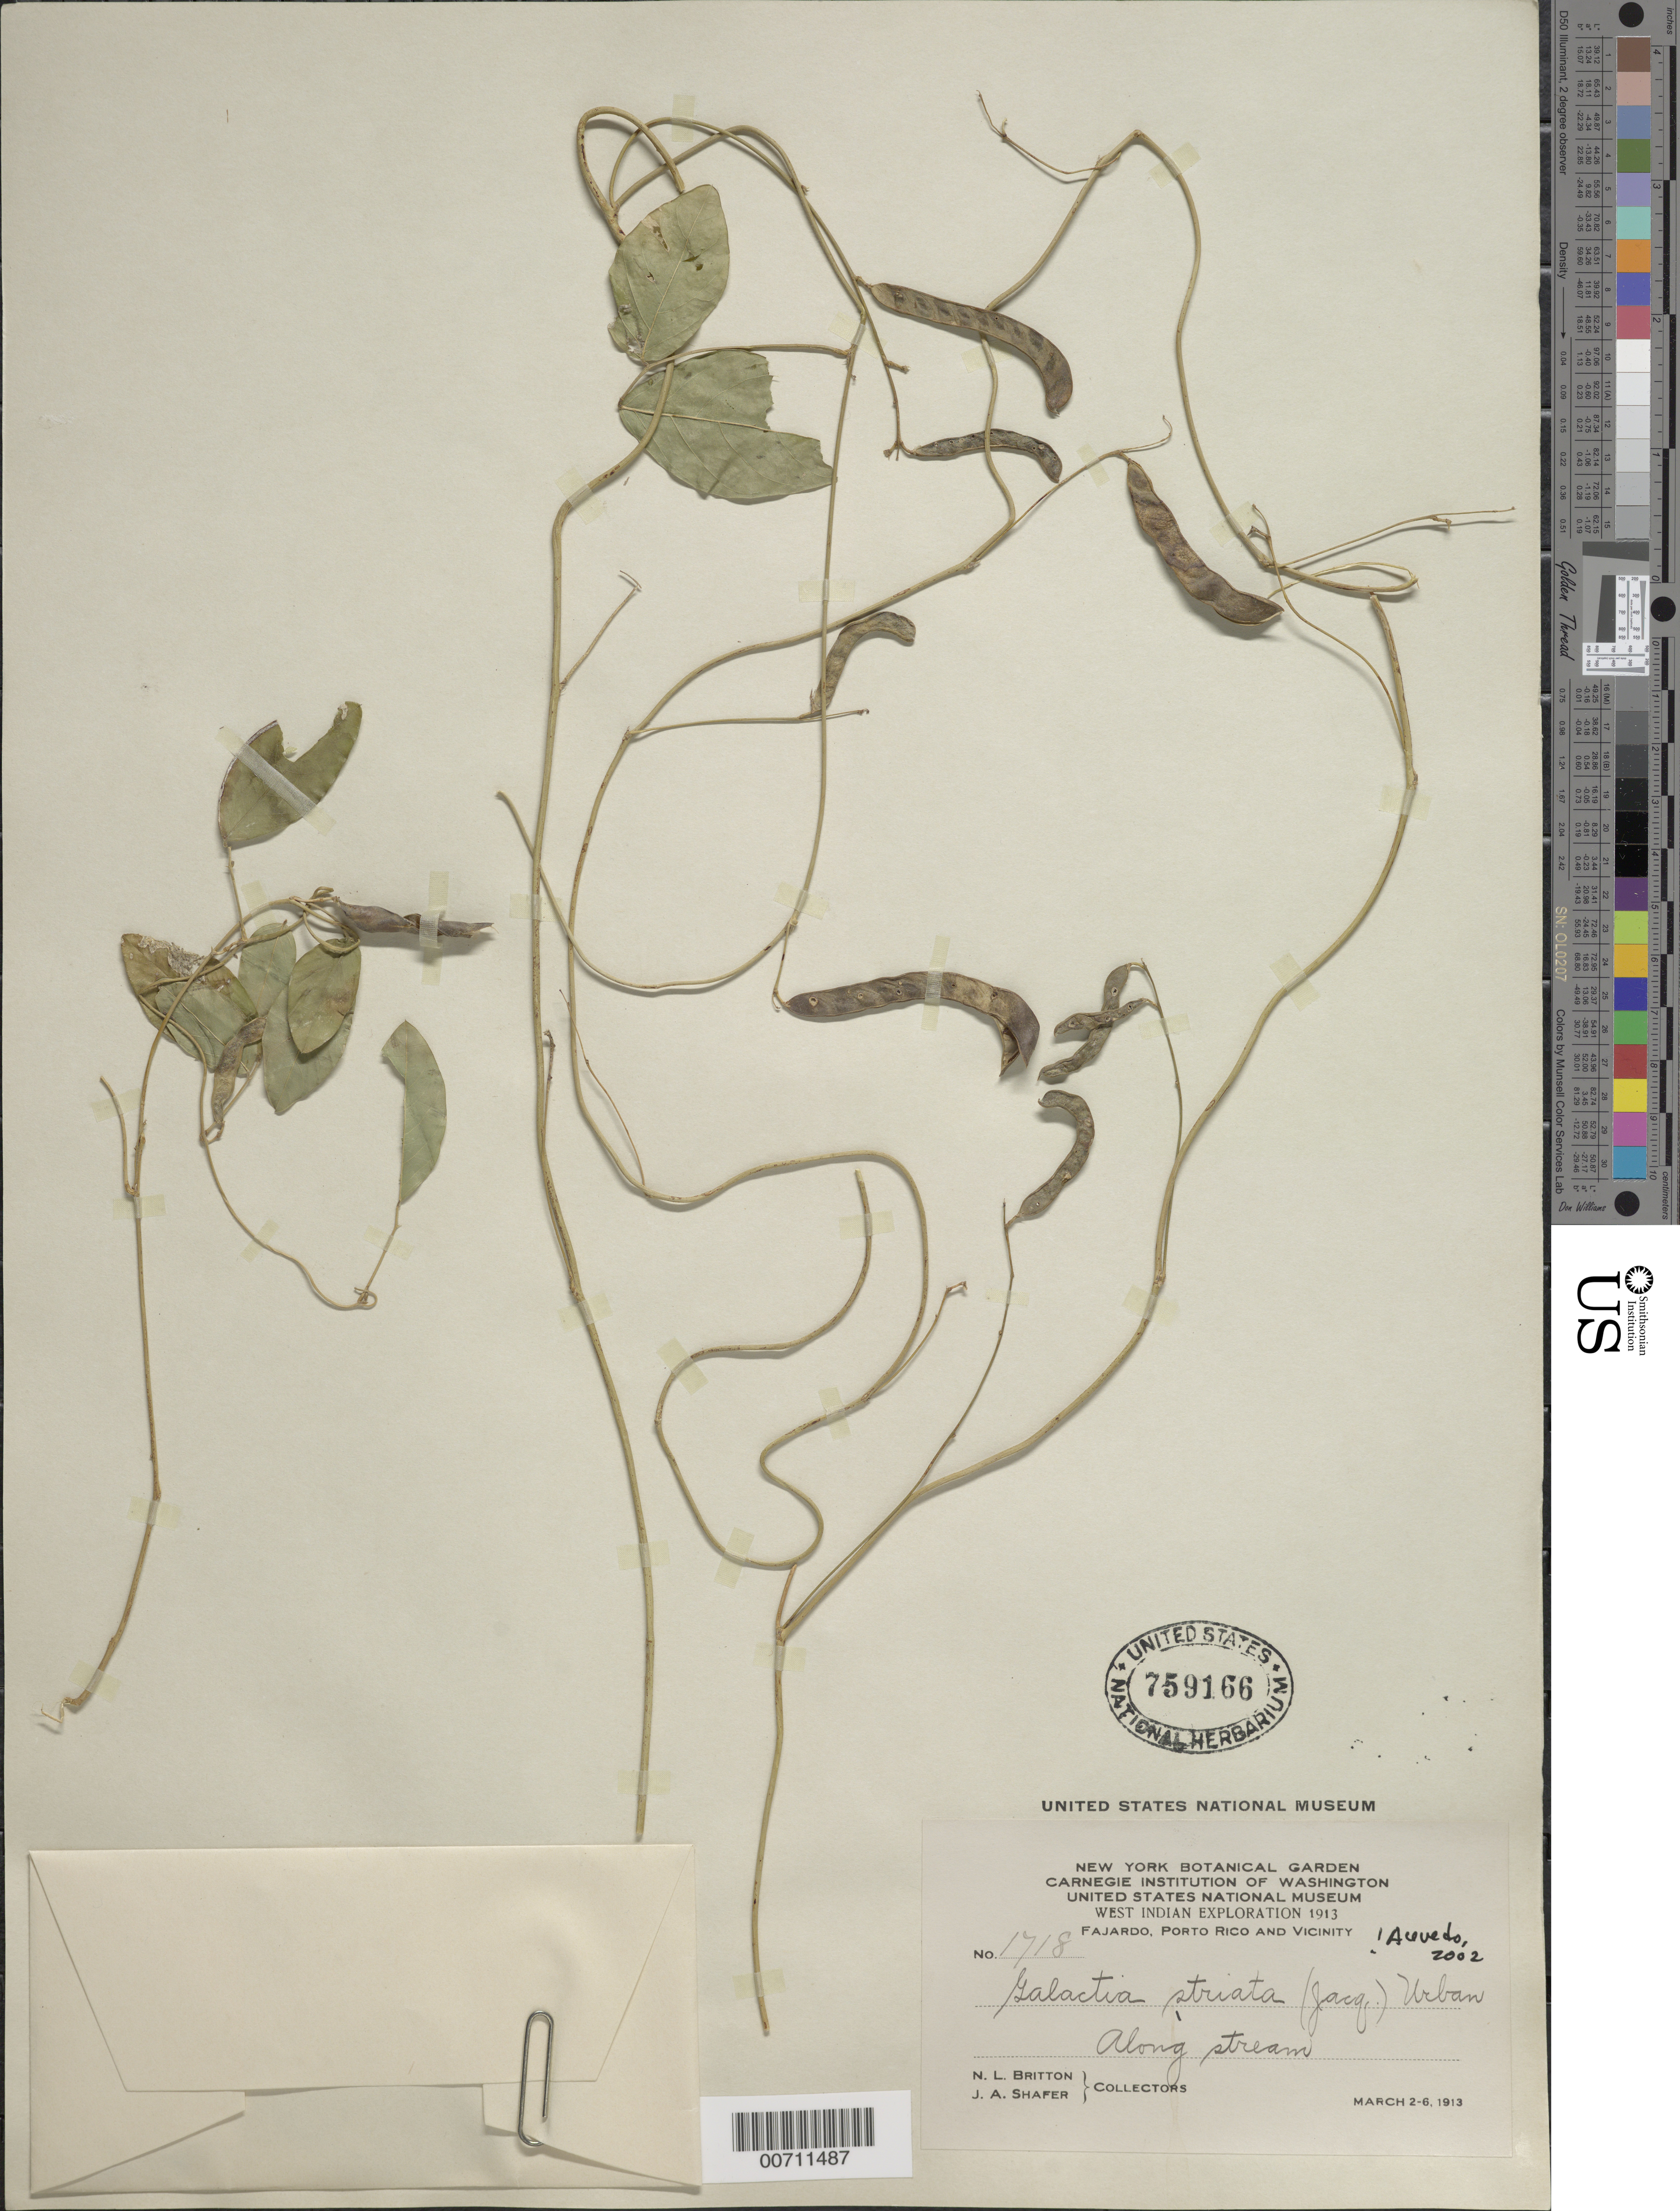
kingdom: Plantae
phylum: Tracheophyta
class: Magnoliopsida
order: Fabales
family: Fabaceae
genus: Galactia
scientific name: Galactia striata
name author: (Jacq.) Urb.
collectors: N. Britton & J. A. Shafer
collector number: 1718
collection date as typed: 02 Mar 1913 to 06 Mar 1913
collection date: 1913-03-02/1913-03-06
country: Puerto Rico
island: Greater Antilles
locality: Fajardo, vic of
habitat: Along stream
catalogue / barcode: US 759166